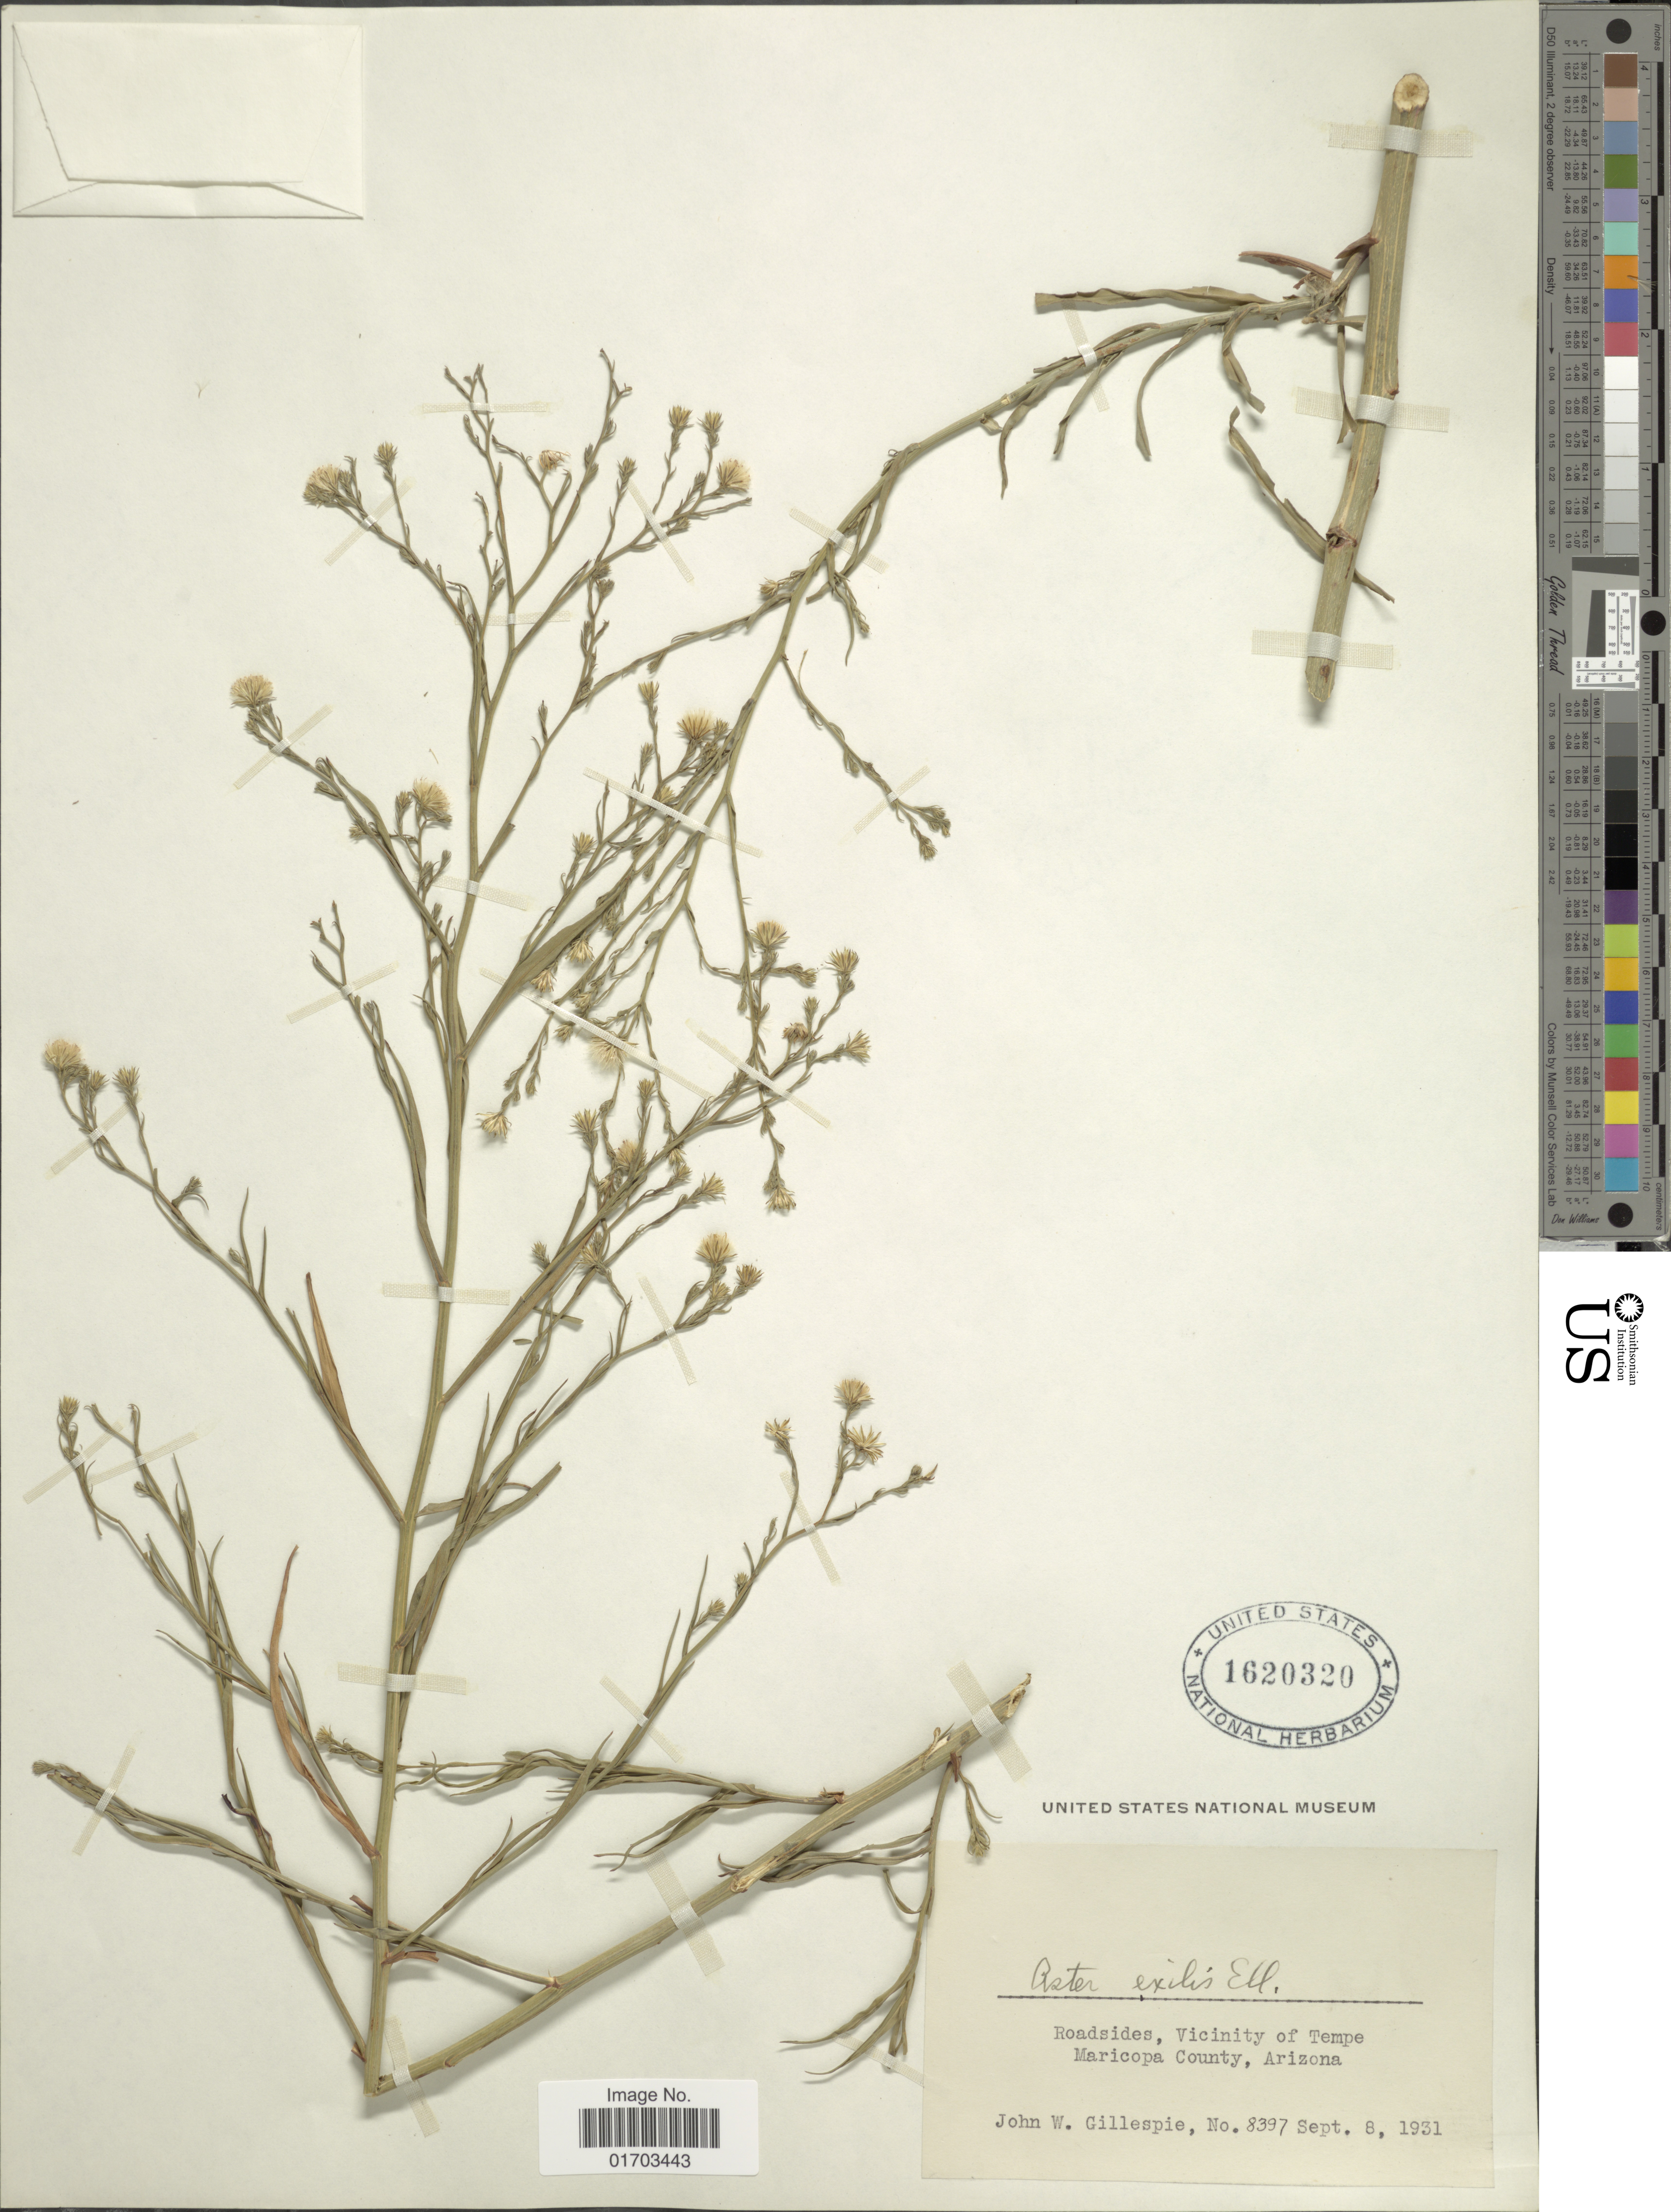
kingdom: Plantae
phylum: Tracheophyta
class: Magnoliopsida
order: Asterales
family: Asteraceae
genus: Symphyotrichum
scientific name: Symphyotrichum subulatum var. ligulatum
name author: (Shinners) S.D. Sundb.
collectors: J. W. Gillespie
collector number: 8397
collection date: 1931-09-08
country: United States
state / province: Arizona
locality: Roadsides, vicinity of Tempe Maricopa County.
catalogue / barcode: US 1620320